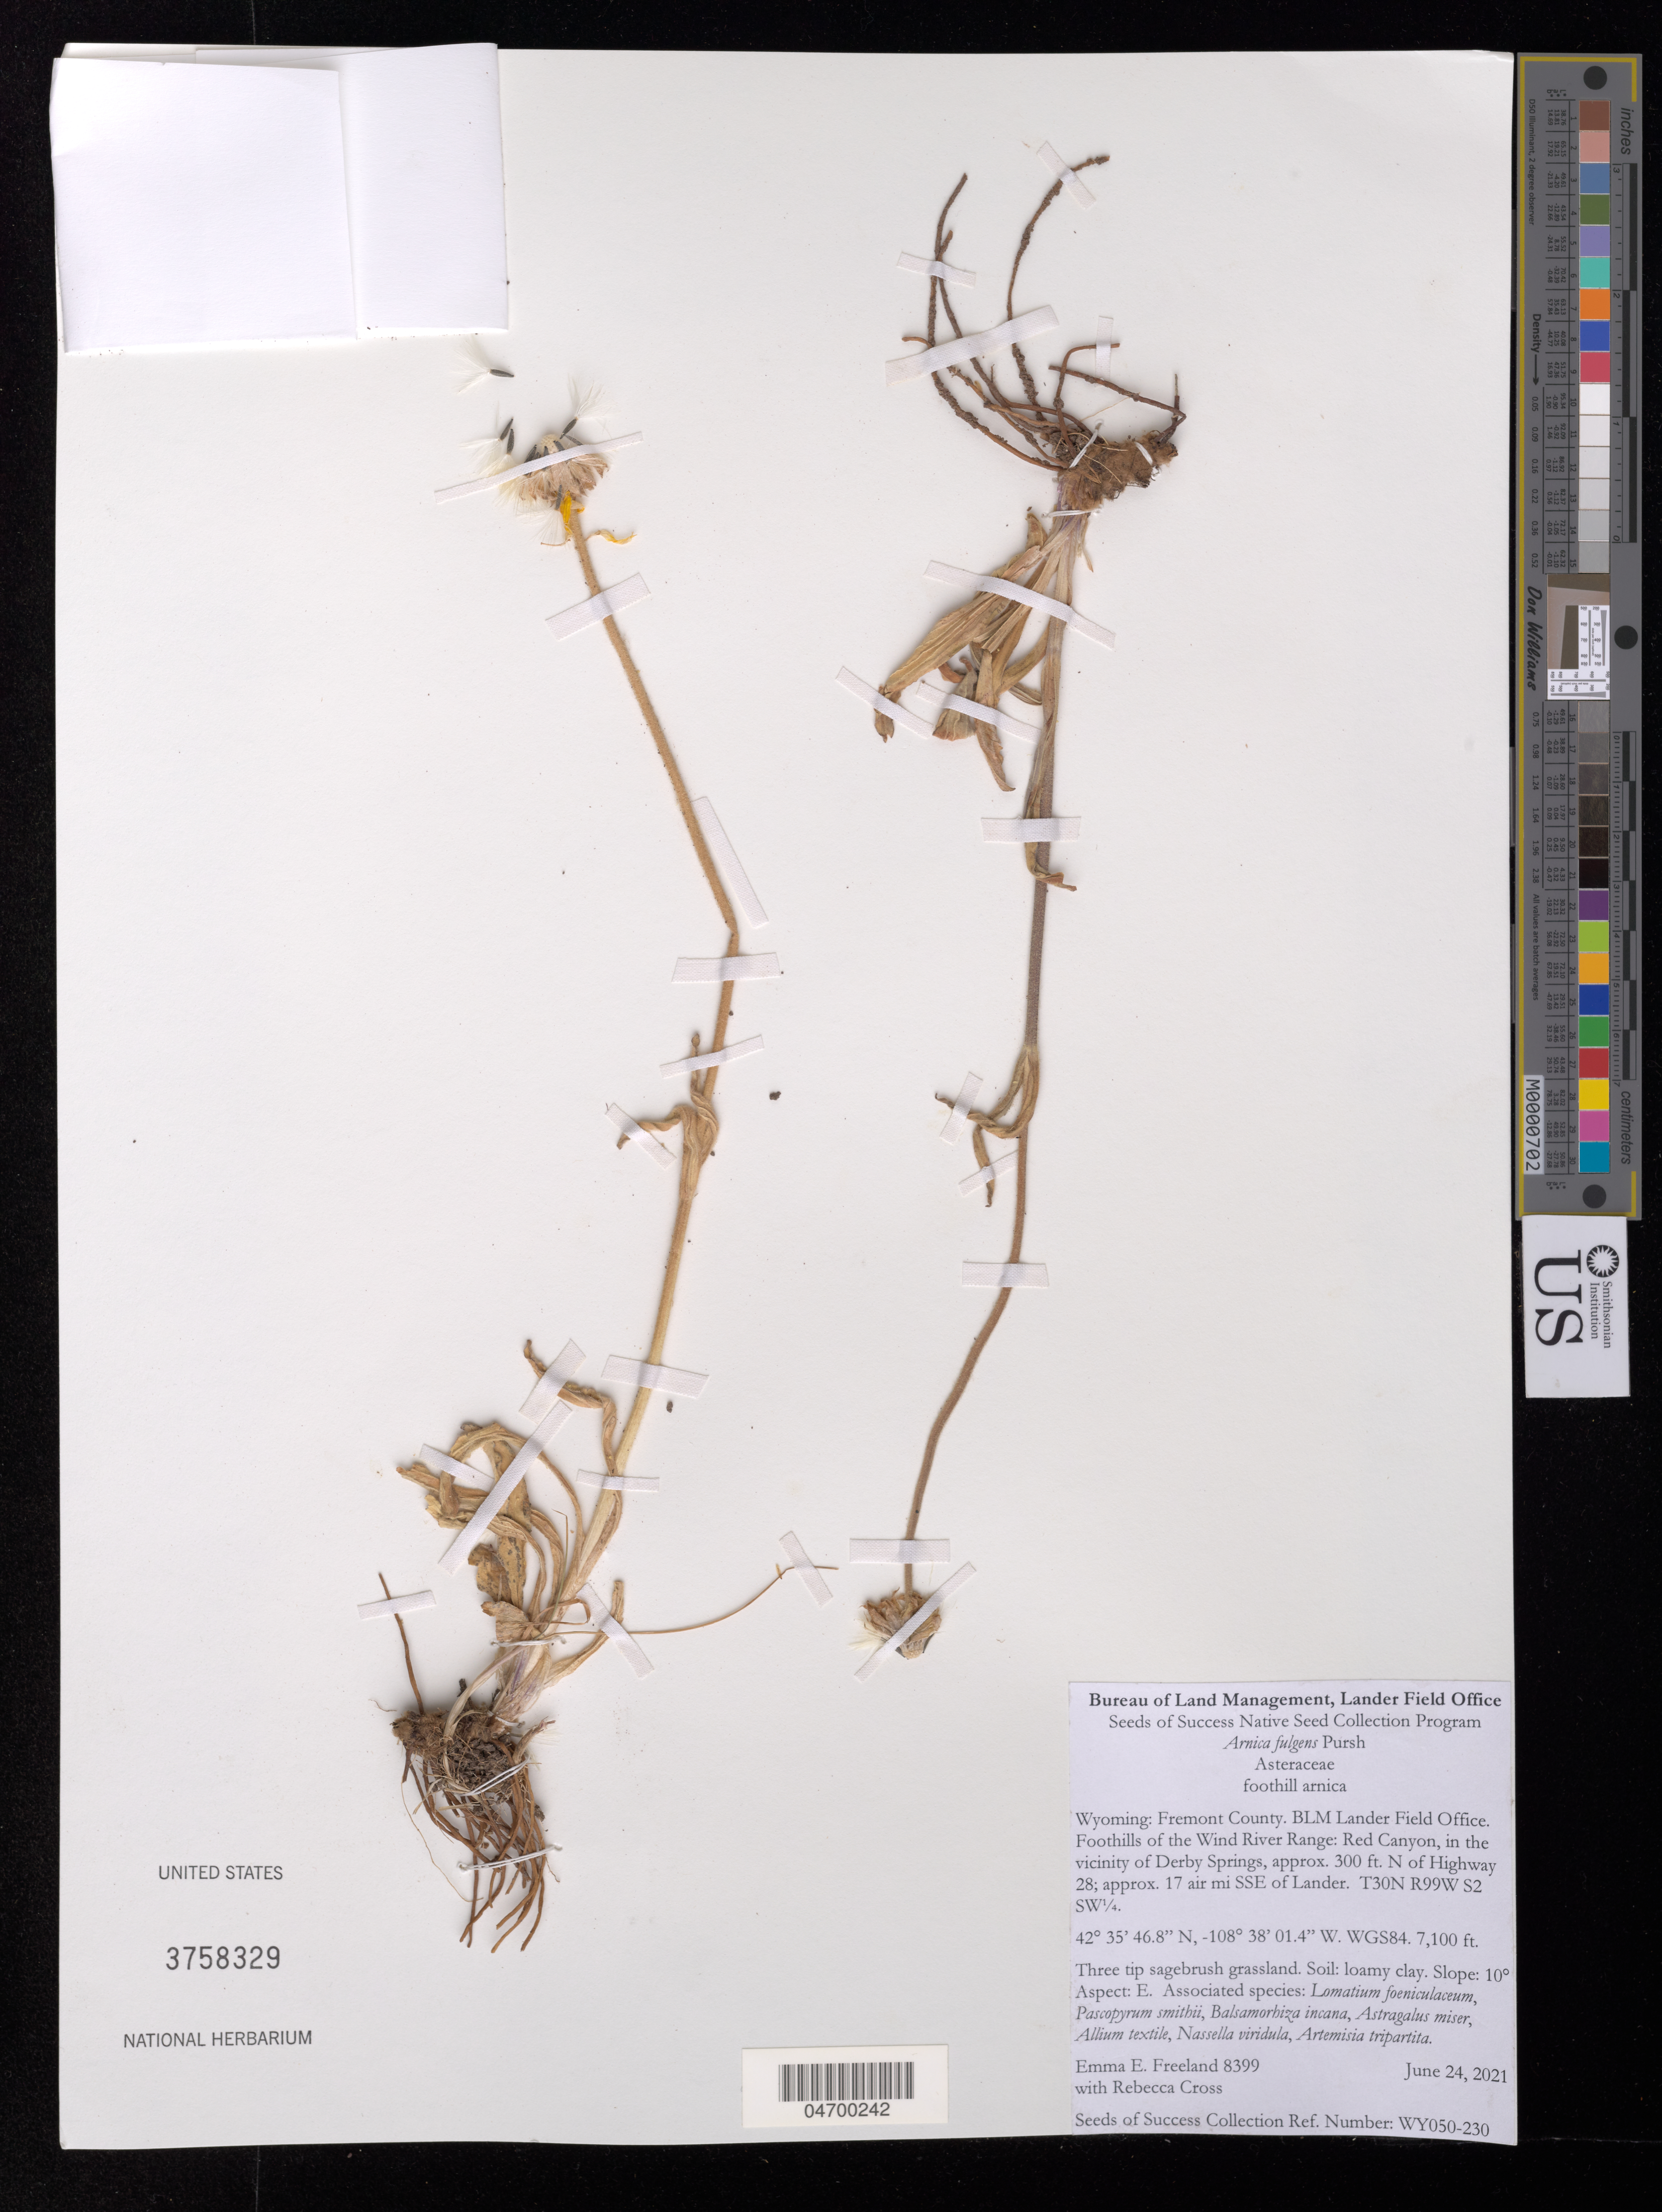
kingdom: Plantae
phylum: Tracheophyta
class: Magnoliopsida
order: Asterales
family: Asteraceae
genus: Arnica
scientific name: Arnica fulgens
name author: Pursh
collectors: E. Freeland & R. Cross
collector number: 8399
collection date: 2021-06-24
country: United States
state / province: Wyoming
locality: Fremont County. BLM Lander Field Office. Foothills of the Wind River Range: Madison Creek, approximately 2 air mi W of Highway 28; approximately 17 air mi SSE of Lander. T30N R99W S2 SW¼. WGS84.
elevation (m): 2164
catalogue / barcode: US 3758329